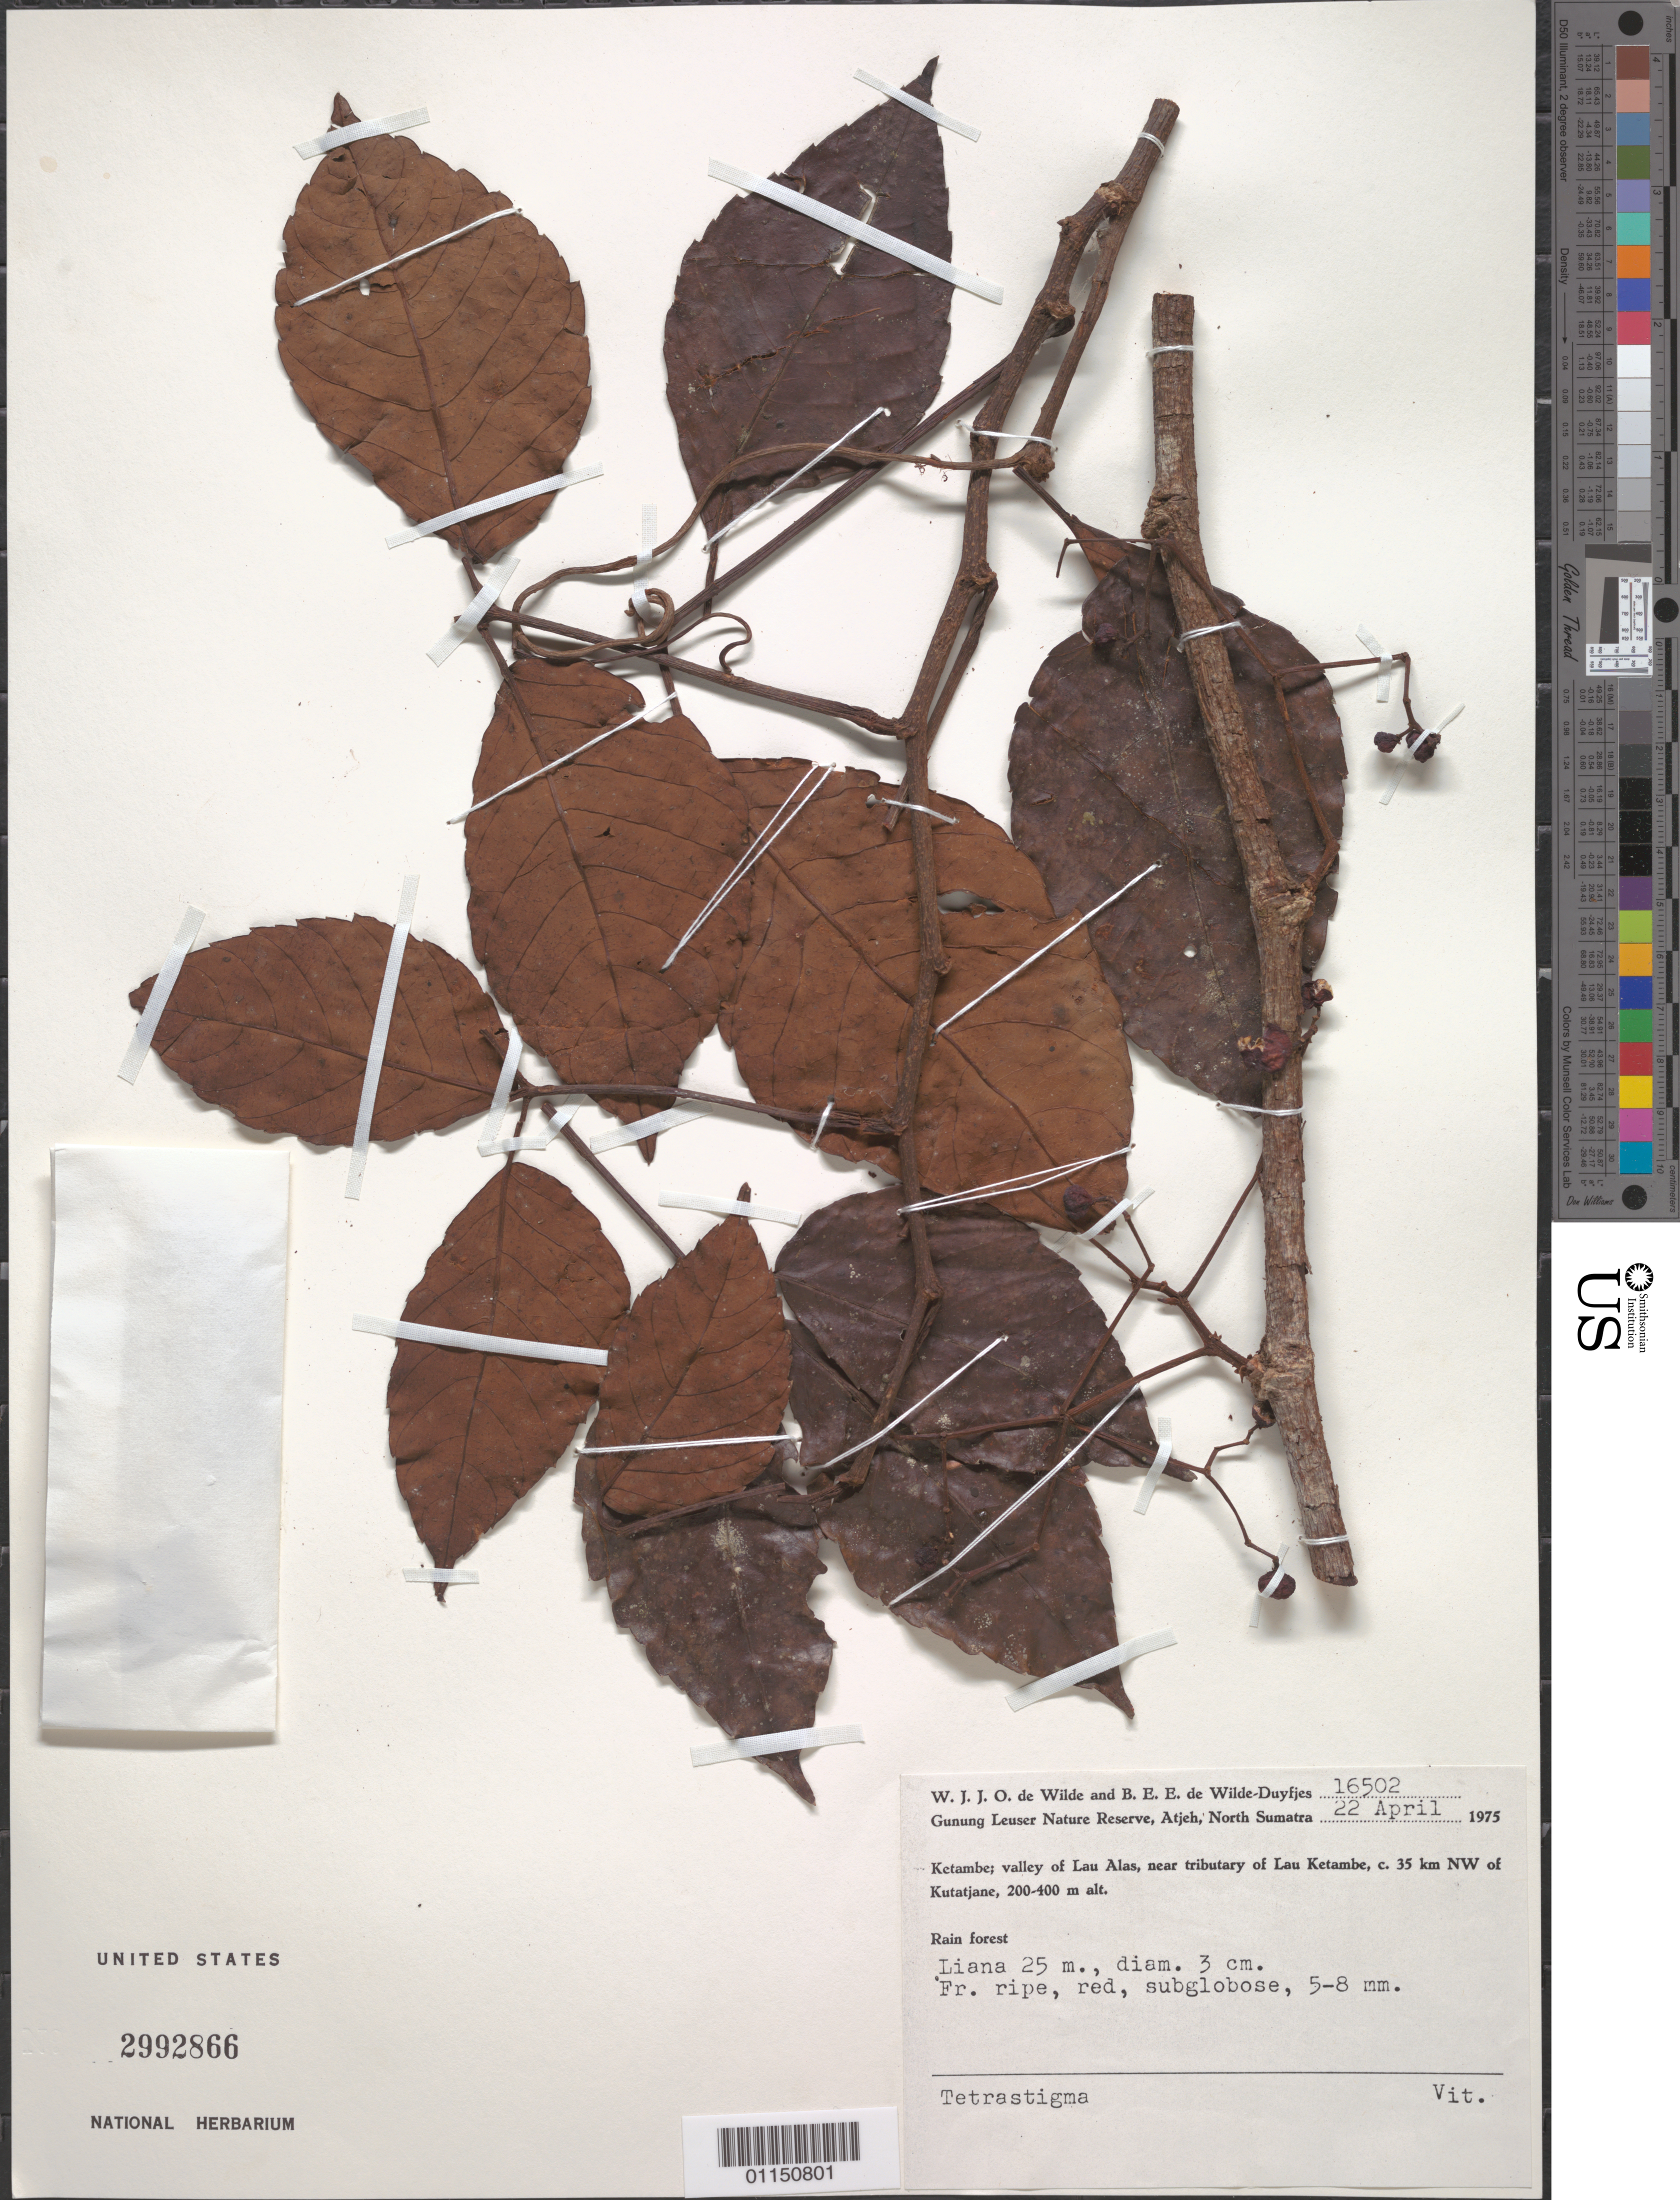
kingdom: Plantae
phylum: Tracheophyta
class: Magnoliopsida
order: Vitales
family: Vitaceae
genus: Tetrastigma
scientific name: Tetrastigma sp.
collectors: W. J. de Wilde & B. E. de Wilde-Duyfjes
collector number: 16502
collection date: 1975-04-22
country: Indonesia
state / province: Sumatra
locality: Gunung Leuser Nature Reserve, Atjeh. Ketambe; valley of Lau Alas, near tributary of Lau Ketambe, c. 35 km NW of Kutatjane.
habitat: Liana. Rain forest.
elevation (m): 200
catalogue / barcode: US 2992866